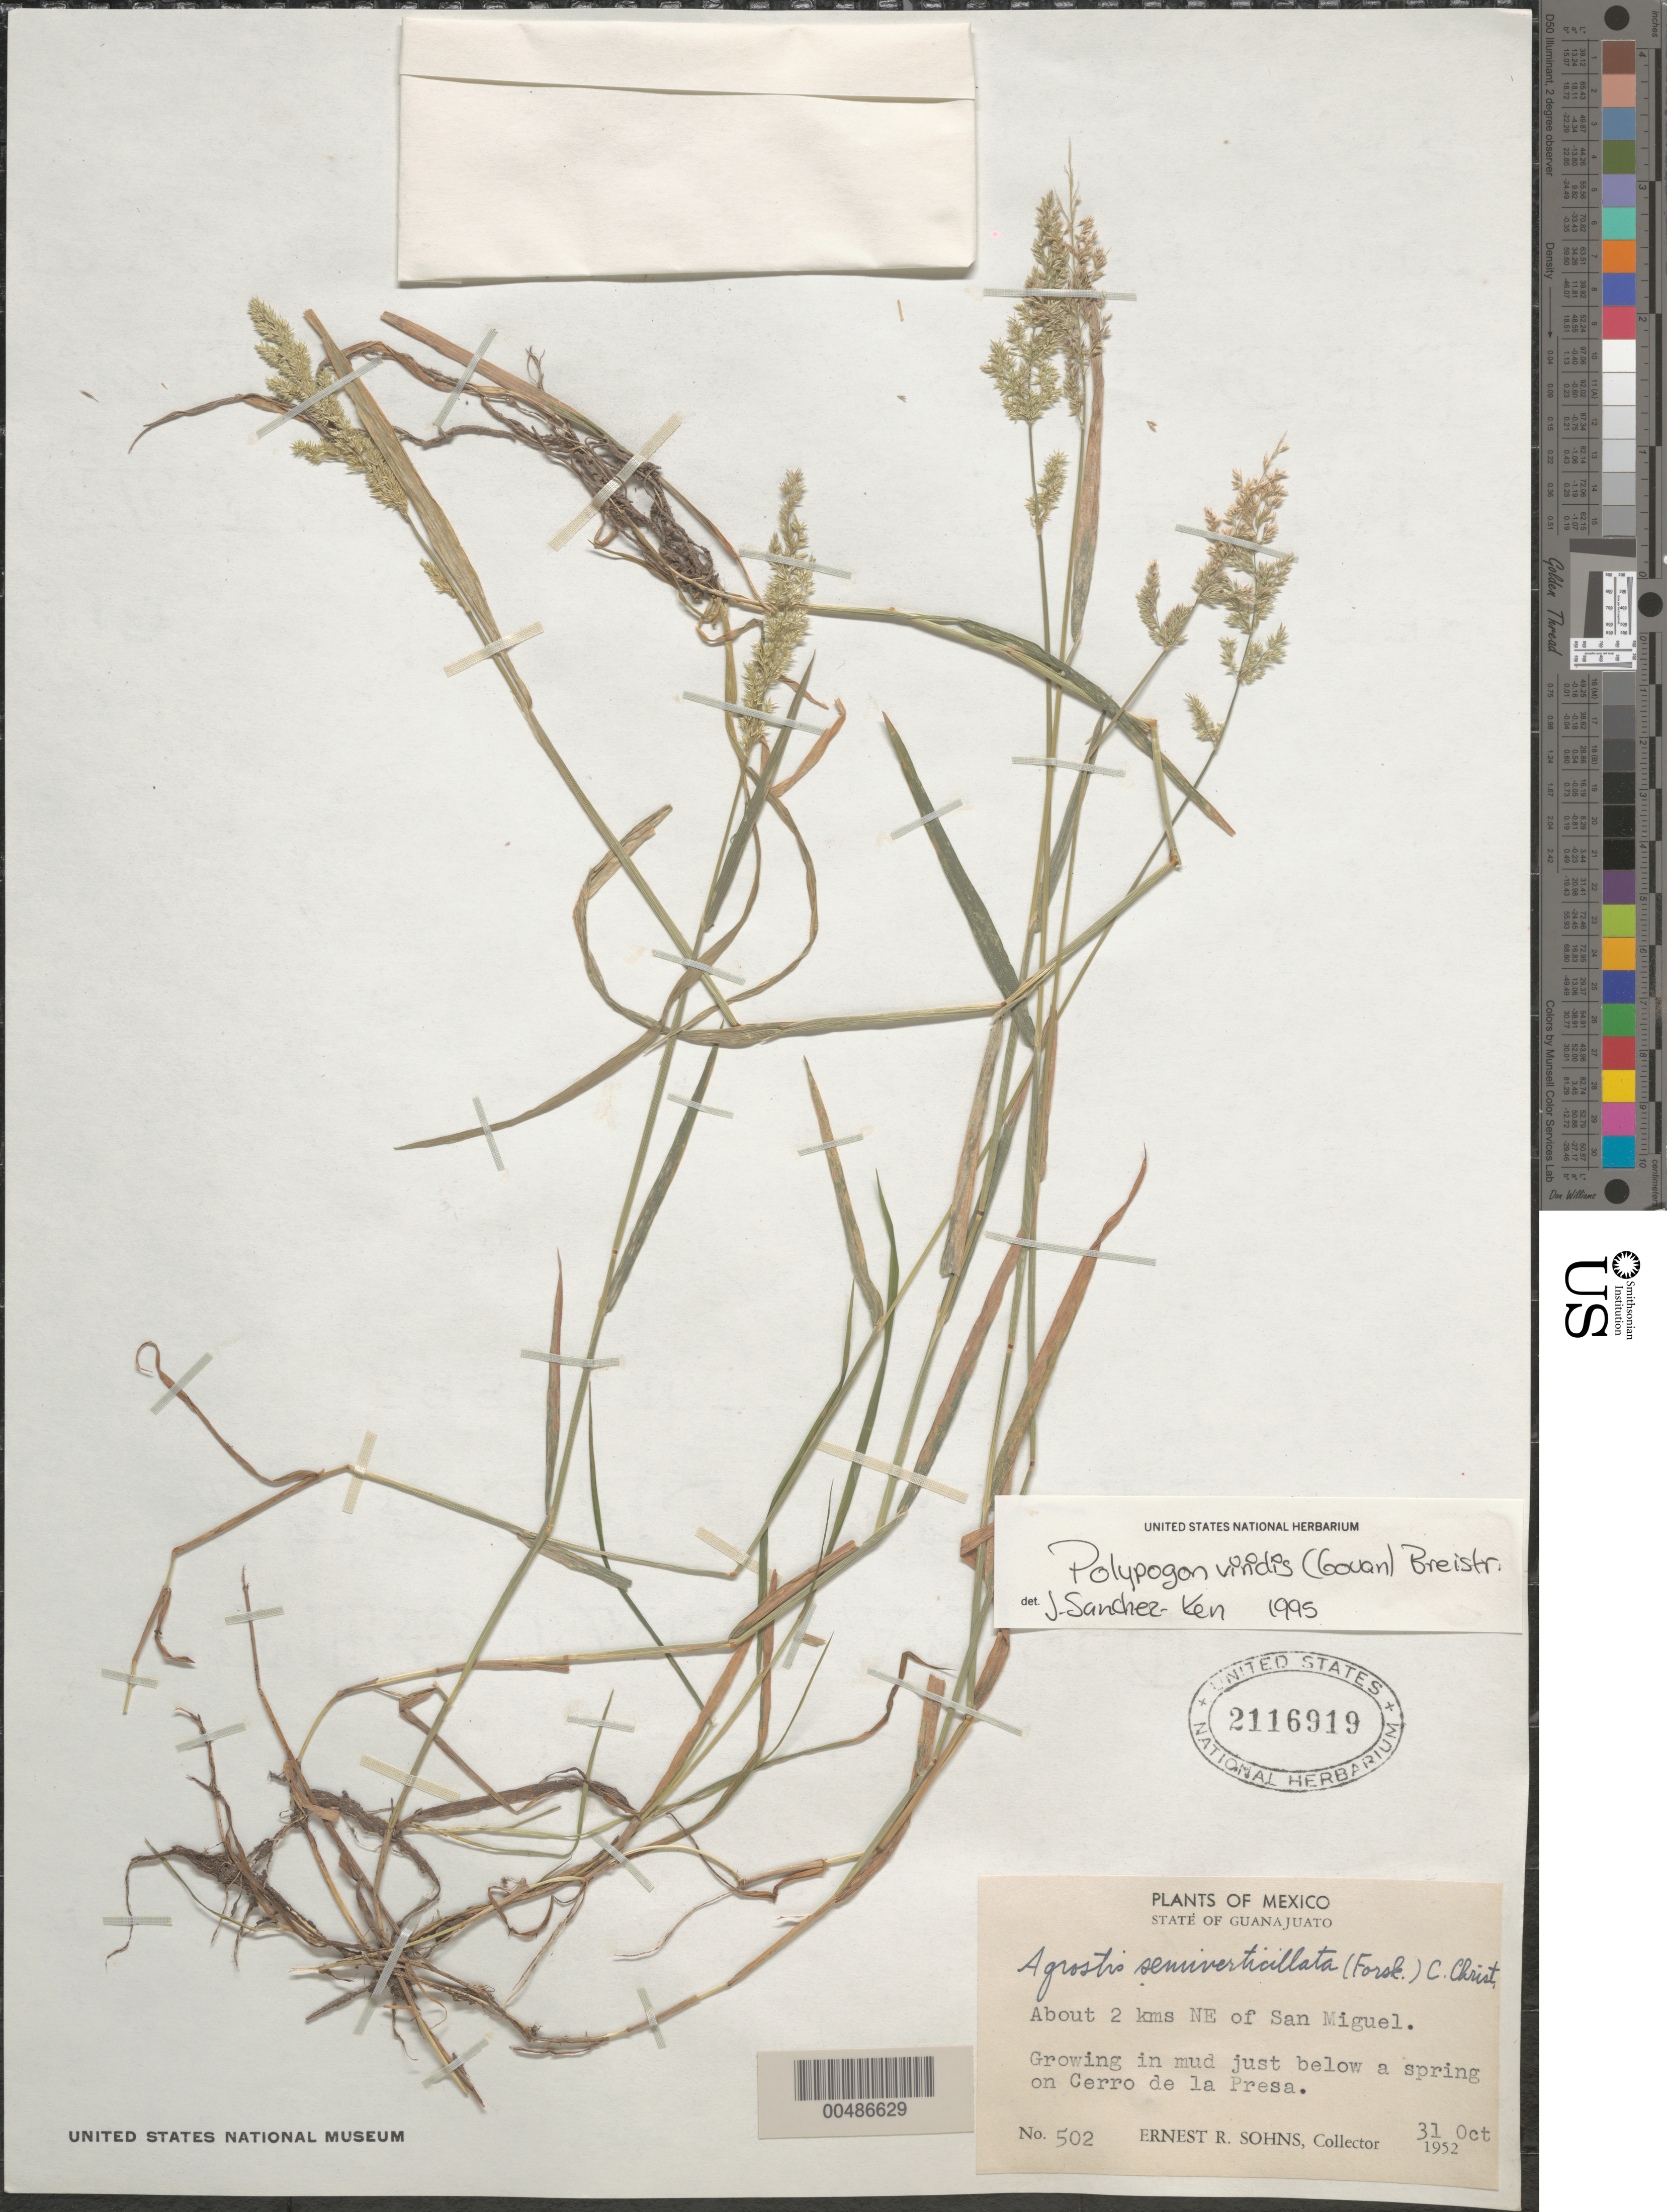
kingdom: Plantae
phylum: Tracheophyta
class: Liliopsida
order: Poales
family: Poaceae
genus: Polypogon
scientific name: Polypogon viridis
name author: (Gouan) Breistroffer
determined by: Sánchez-Ken, J. G.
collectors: E. R. Sohns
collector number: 502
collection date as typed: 31 Oct 1952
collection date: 1952-10-31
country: Mexico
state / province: Guanajuato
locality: about 2 km NE of San Miguel, just below a spring on Cerro de La Presa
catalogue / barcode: US 2116919